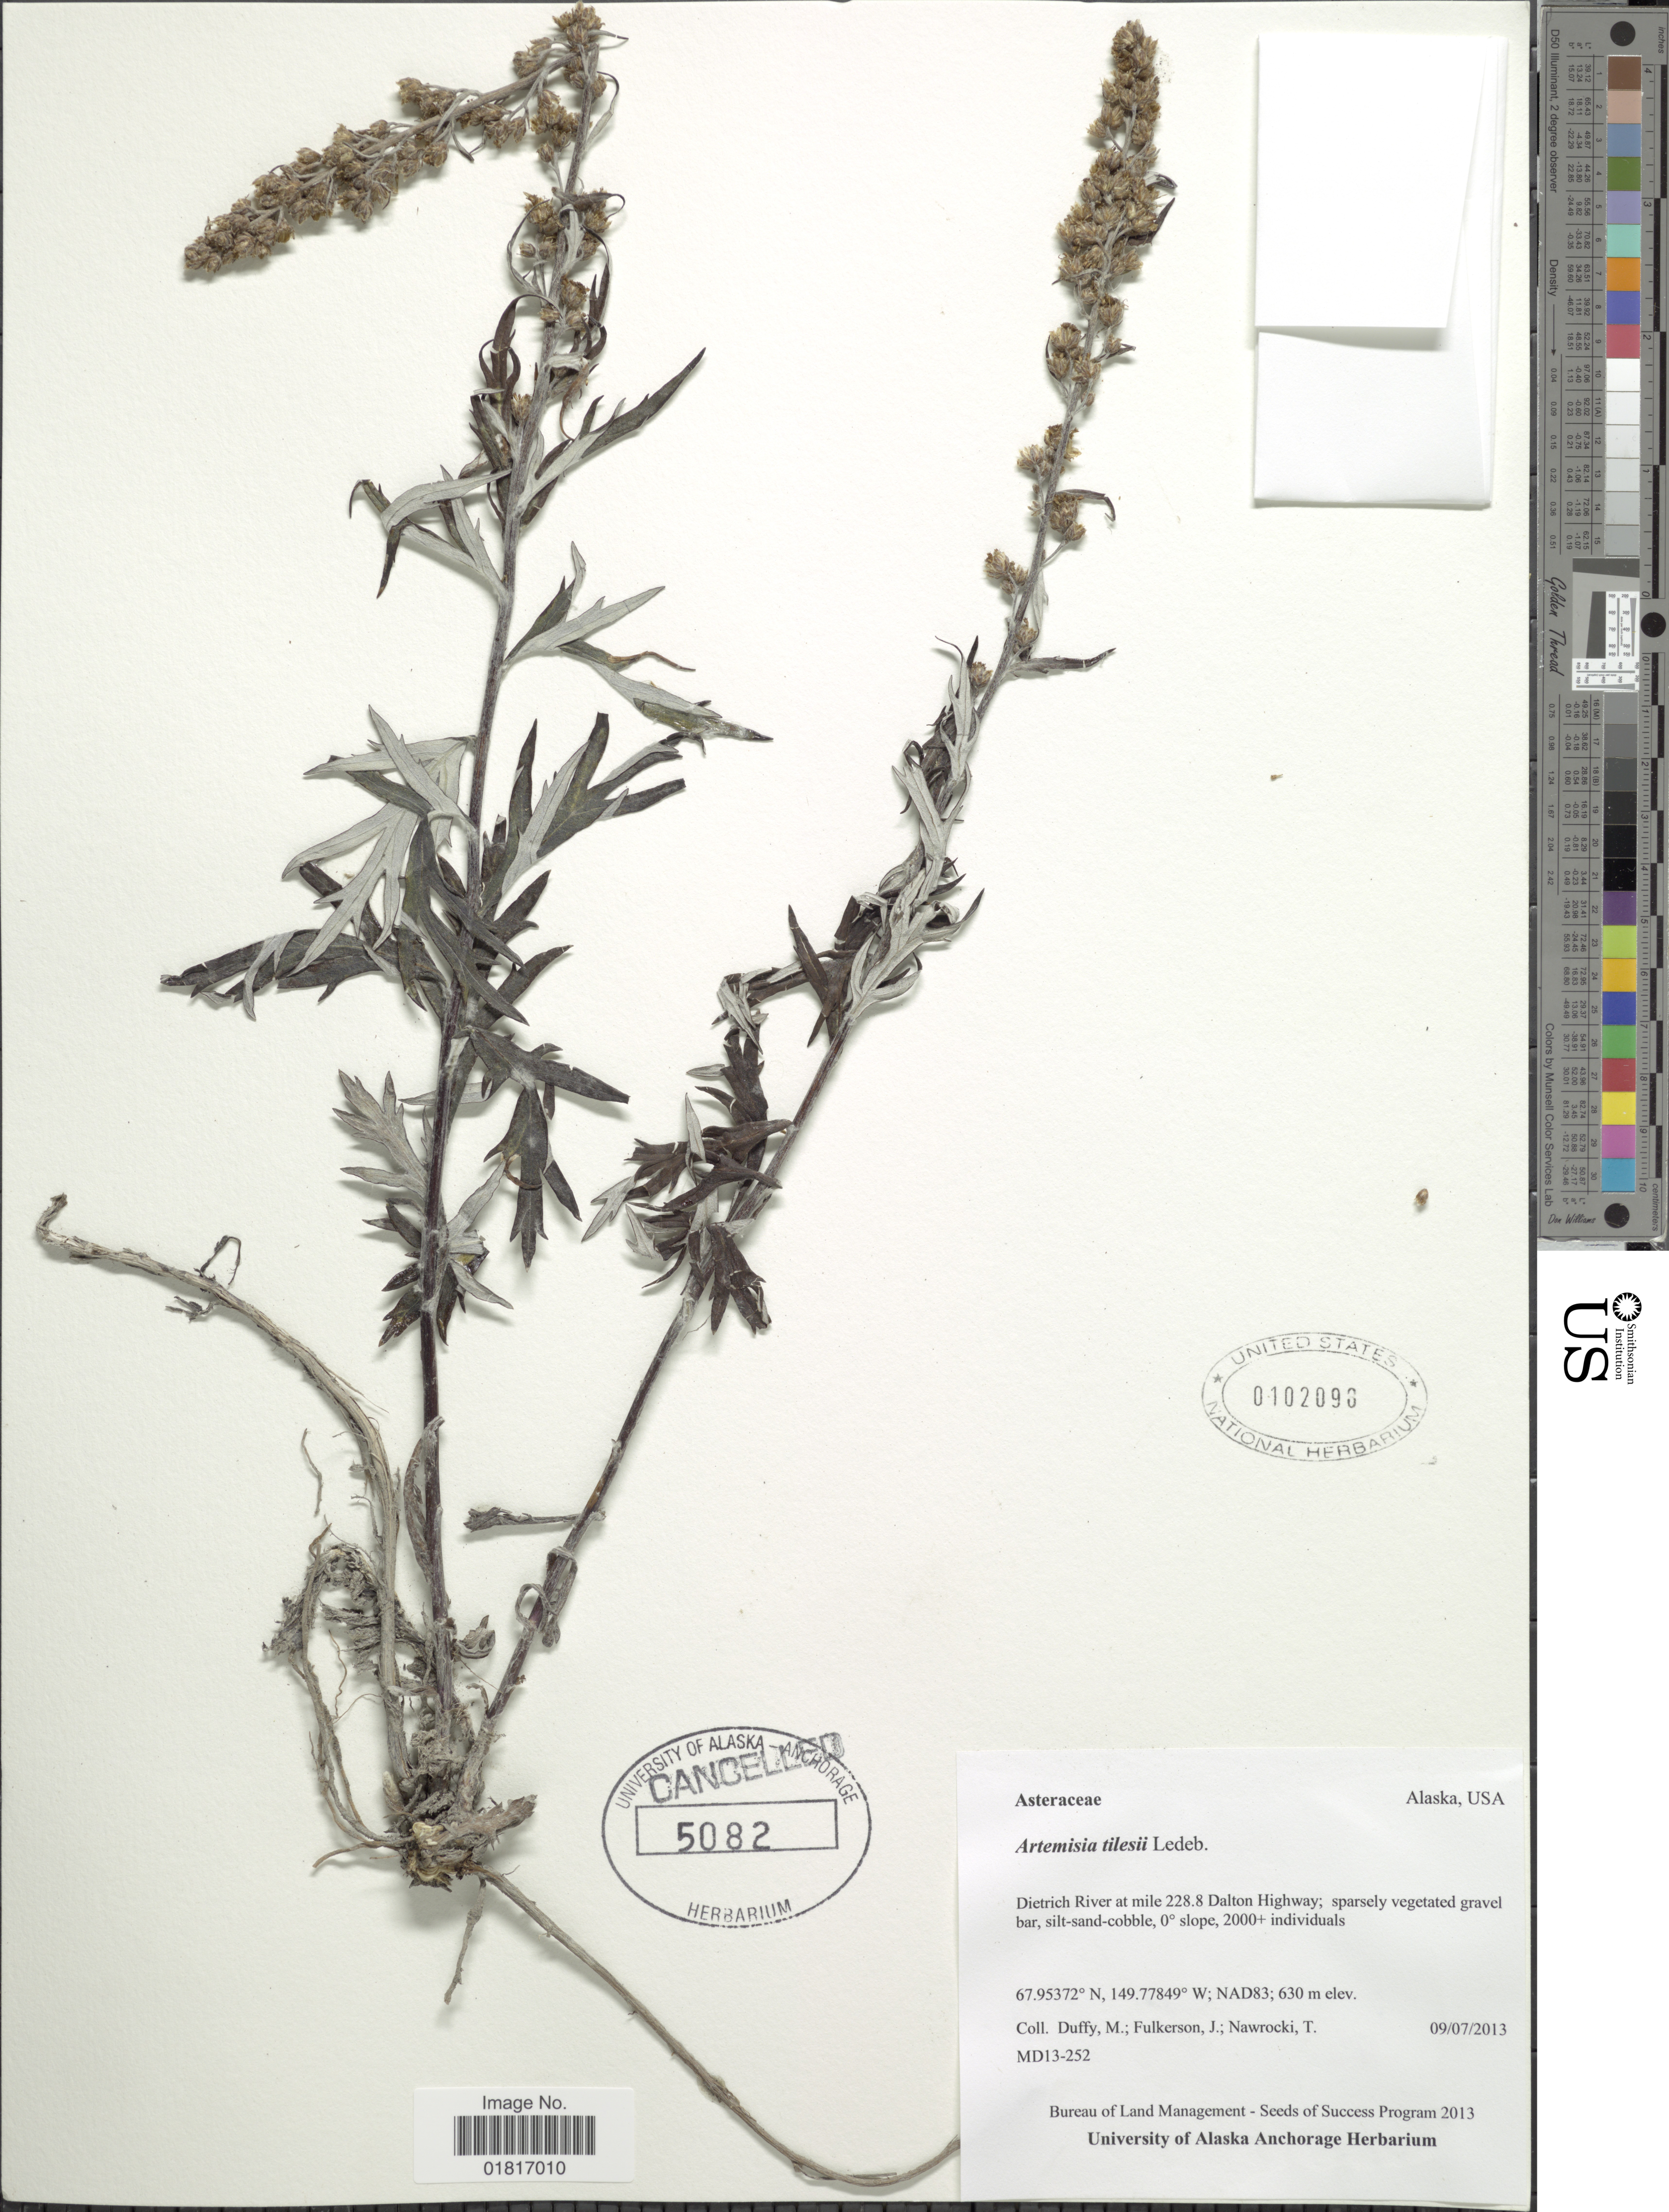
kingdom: Plantae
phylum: Tracheophyta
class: Magnoliopsida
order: Asterales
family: Asteraceae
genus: Artemisia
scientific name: Artemisia tilesii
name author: Ledeb.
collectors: M. Duffy, J. Fulkerson & T. Nawrocki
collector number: MD13-252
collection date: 2013-09-07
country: United States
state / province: Alaska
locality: Dietrich River at mile 228.8 Dalton Highway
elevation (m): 630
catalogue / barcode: US 102090